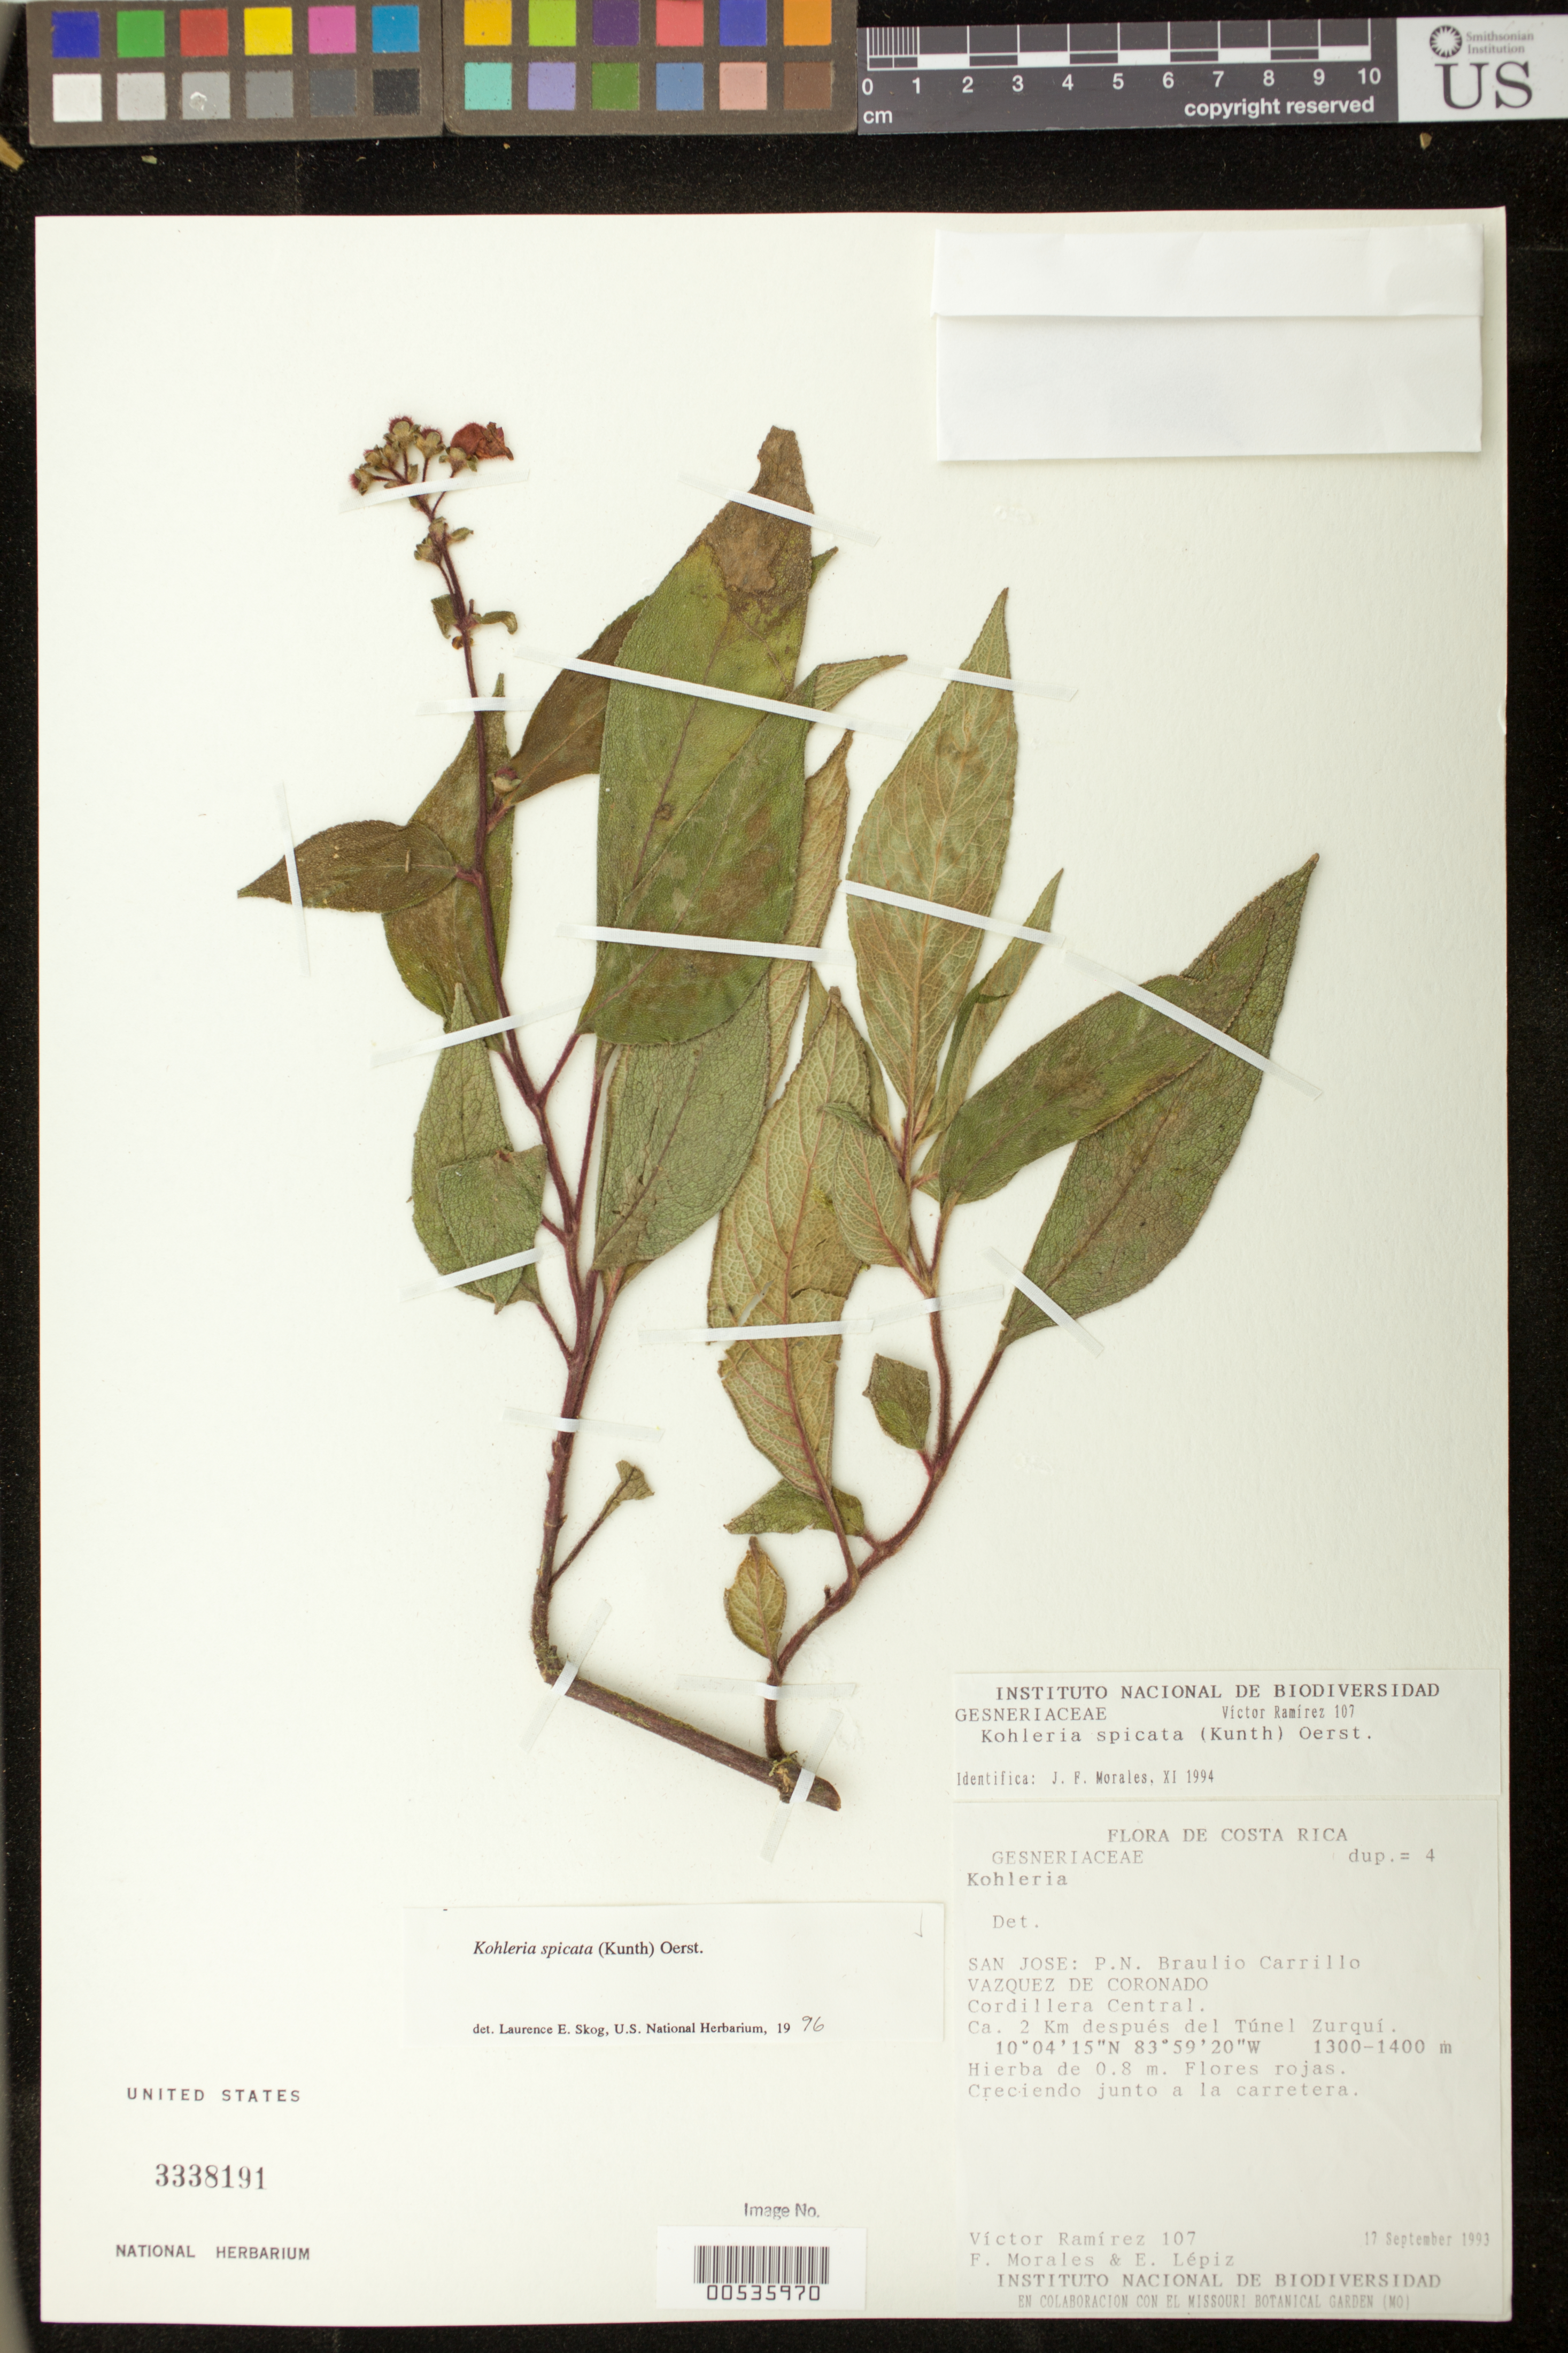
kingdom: Plantae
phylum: Tracheophyta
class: Magnoliopsida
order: Lamiales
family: Gesneriaceae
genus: Kohleria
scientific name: Kohleria spicata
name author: (Kunth) Oerst.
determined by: Skog, Laurence E.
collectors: V. Ramirez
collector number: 107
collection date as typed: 17 Sep 1993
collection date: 1993-09-17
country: Costa Rica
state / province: San José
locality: P.N. Braulio Carillo, Vazquez de Coronado, Cordillera Central, ca. 2 km después del Túnel Zurquí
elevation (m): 1300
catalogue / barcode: US 3338191